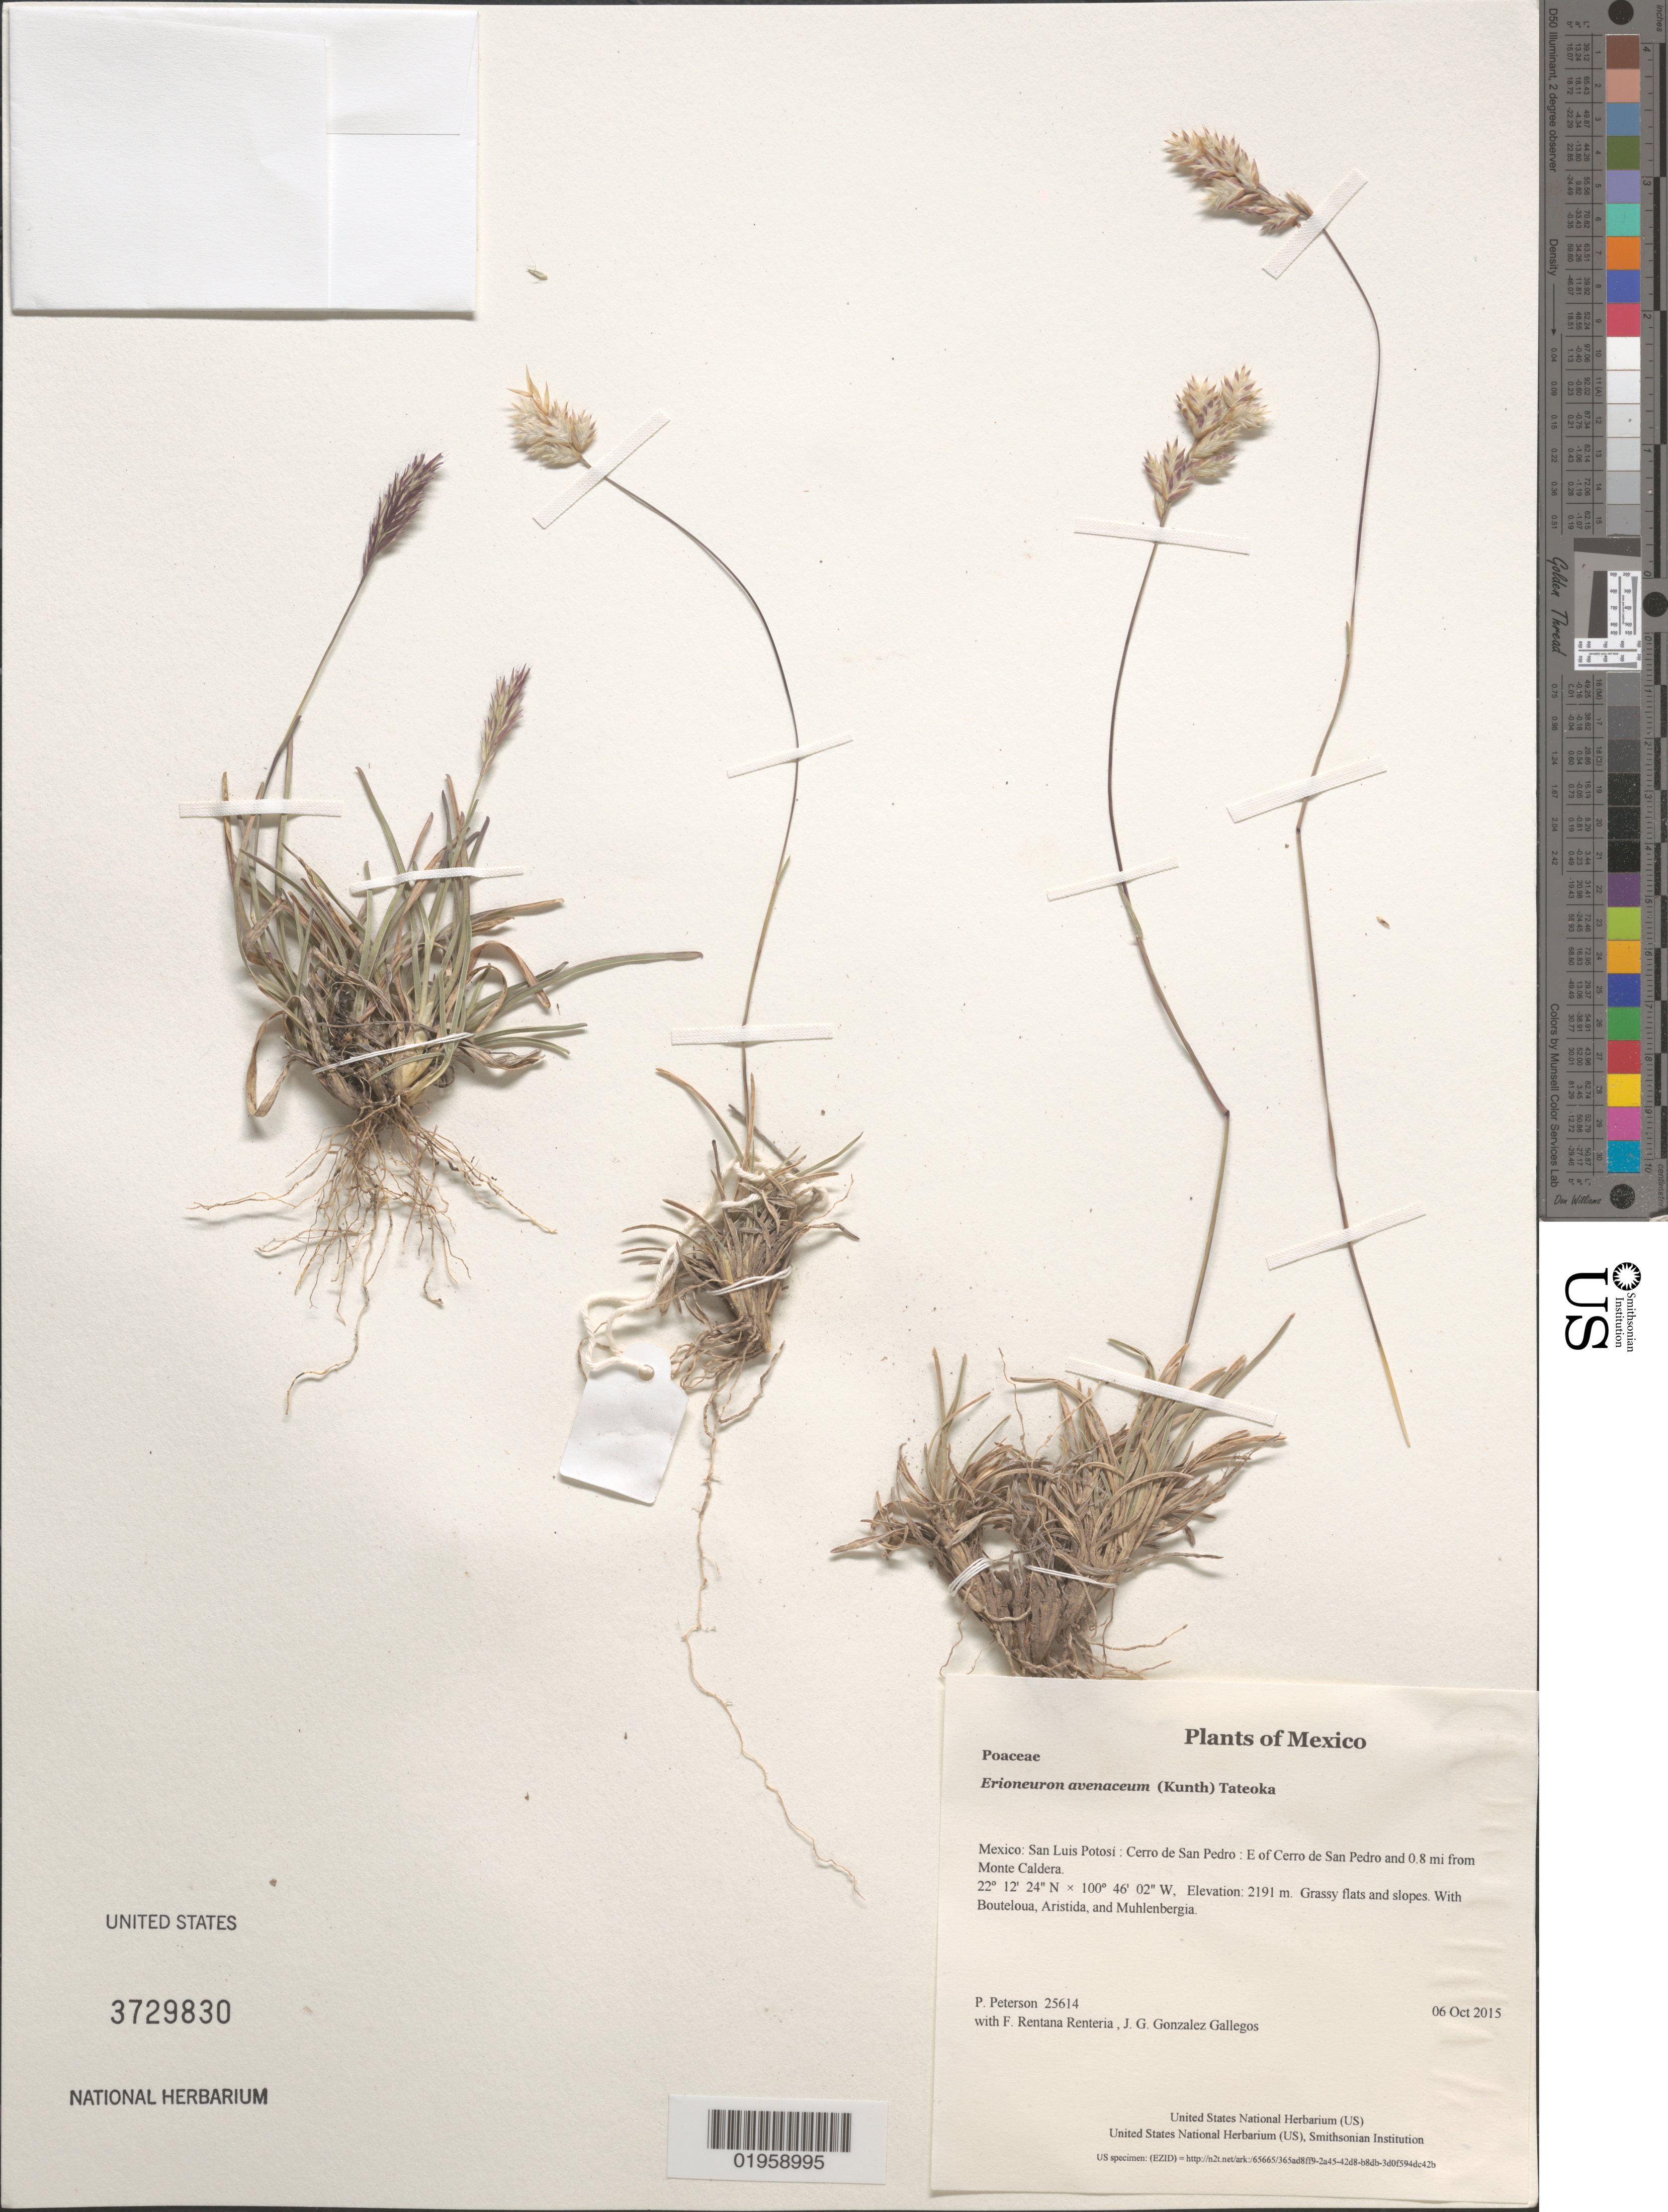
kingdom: Plantae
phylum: Tracheophyta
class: Liliopsida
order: Poales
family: Poaceae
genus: Erioneuron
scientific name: Erioneuron avenaceum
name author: (Kunth) Tateoka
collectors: P. M. Peterson, F. Rentana Renteria & J. G. Gonzalez Gallegos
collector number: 25614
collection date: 2015-10-06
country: Mexico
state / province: San Luis Potosí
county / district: Cerro de San Pedro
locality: E of Cerro de San Pedro and 0.8 mi from Monte Caldera.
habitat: Grassy flats and slopes.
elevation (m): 2191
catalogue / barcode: US 3729830